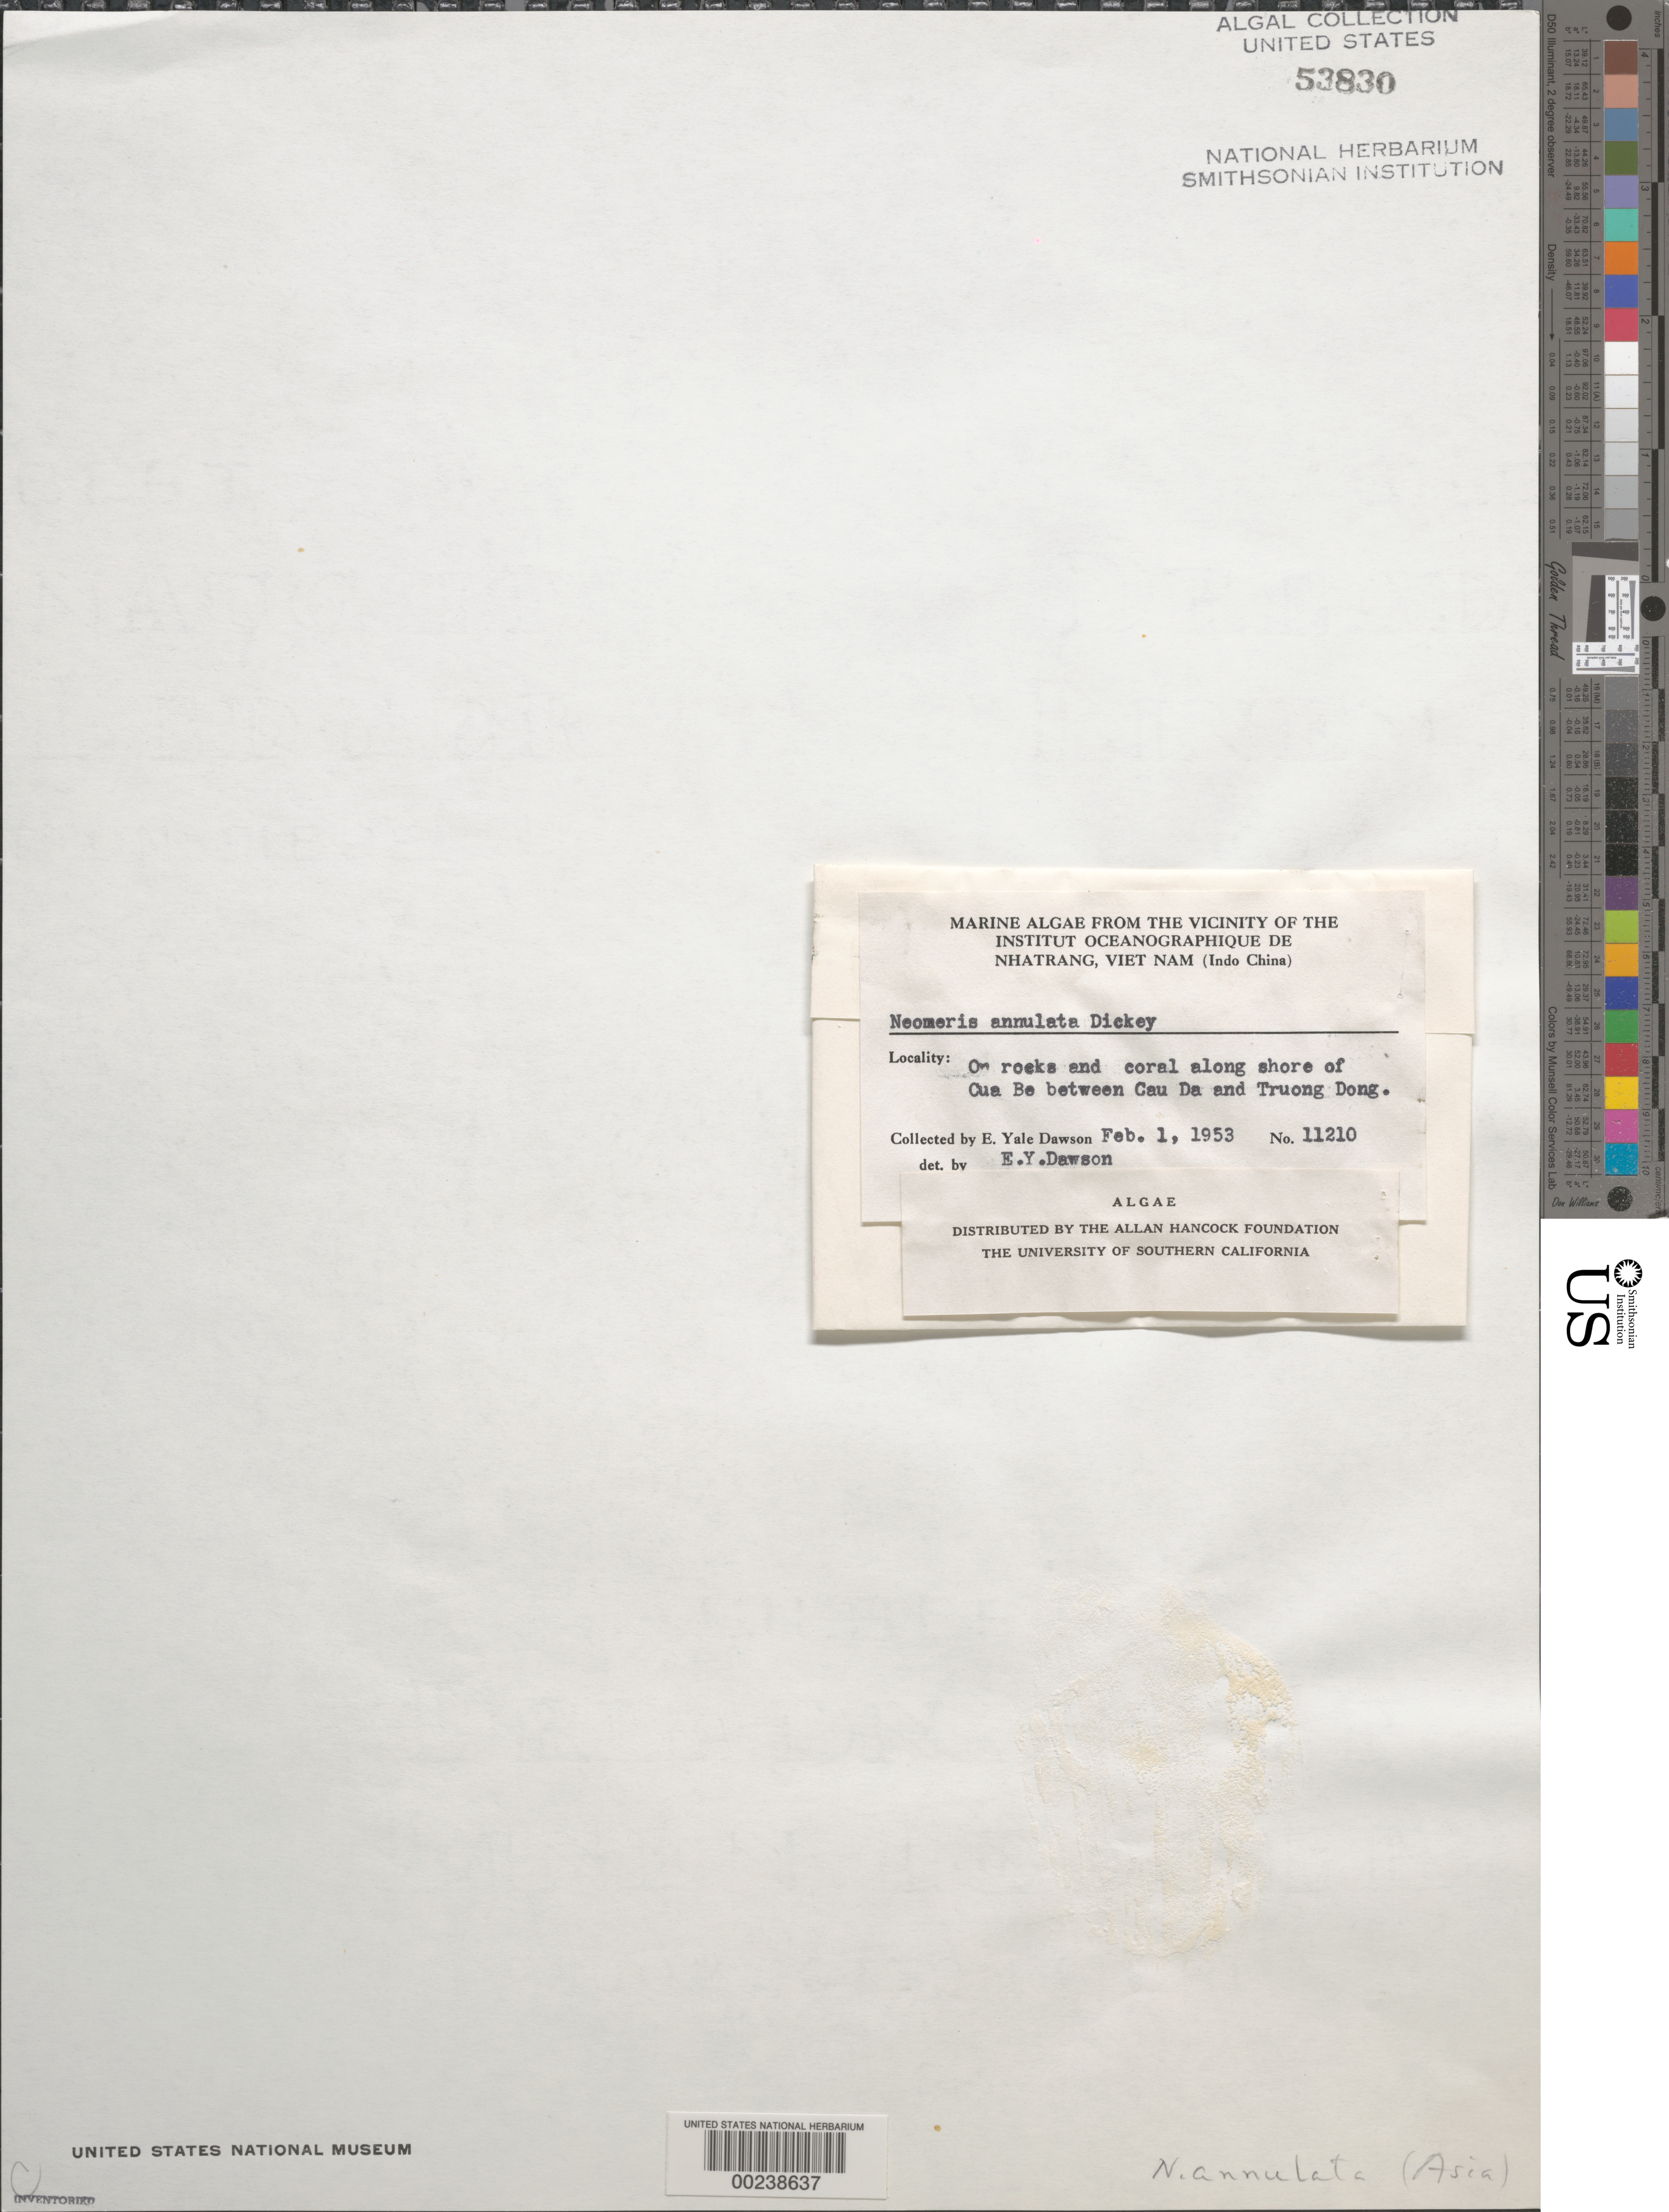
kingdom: Plantae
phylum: Chlorophyta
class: Ulvophyceae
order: Dasycladales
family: Dasycladaceae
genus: Neomeris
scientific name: Neomeris annulata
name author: Dickie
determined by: Dawson, E. Y.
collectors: E. Y. Dawson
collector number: EYD 11210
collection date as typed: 01 Feb 1953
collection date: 1953-02-01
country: Vietnam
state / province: Phu Khanh Province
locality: Cua Be between Cau Da and Truong Dong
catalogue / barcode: US 53830